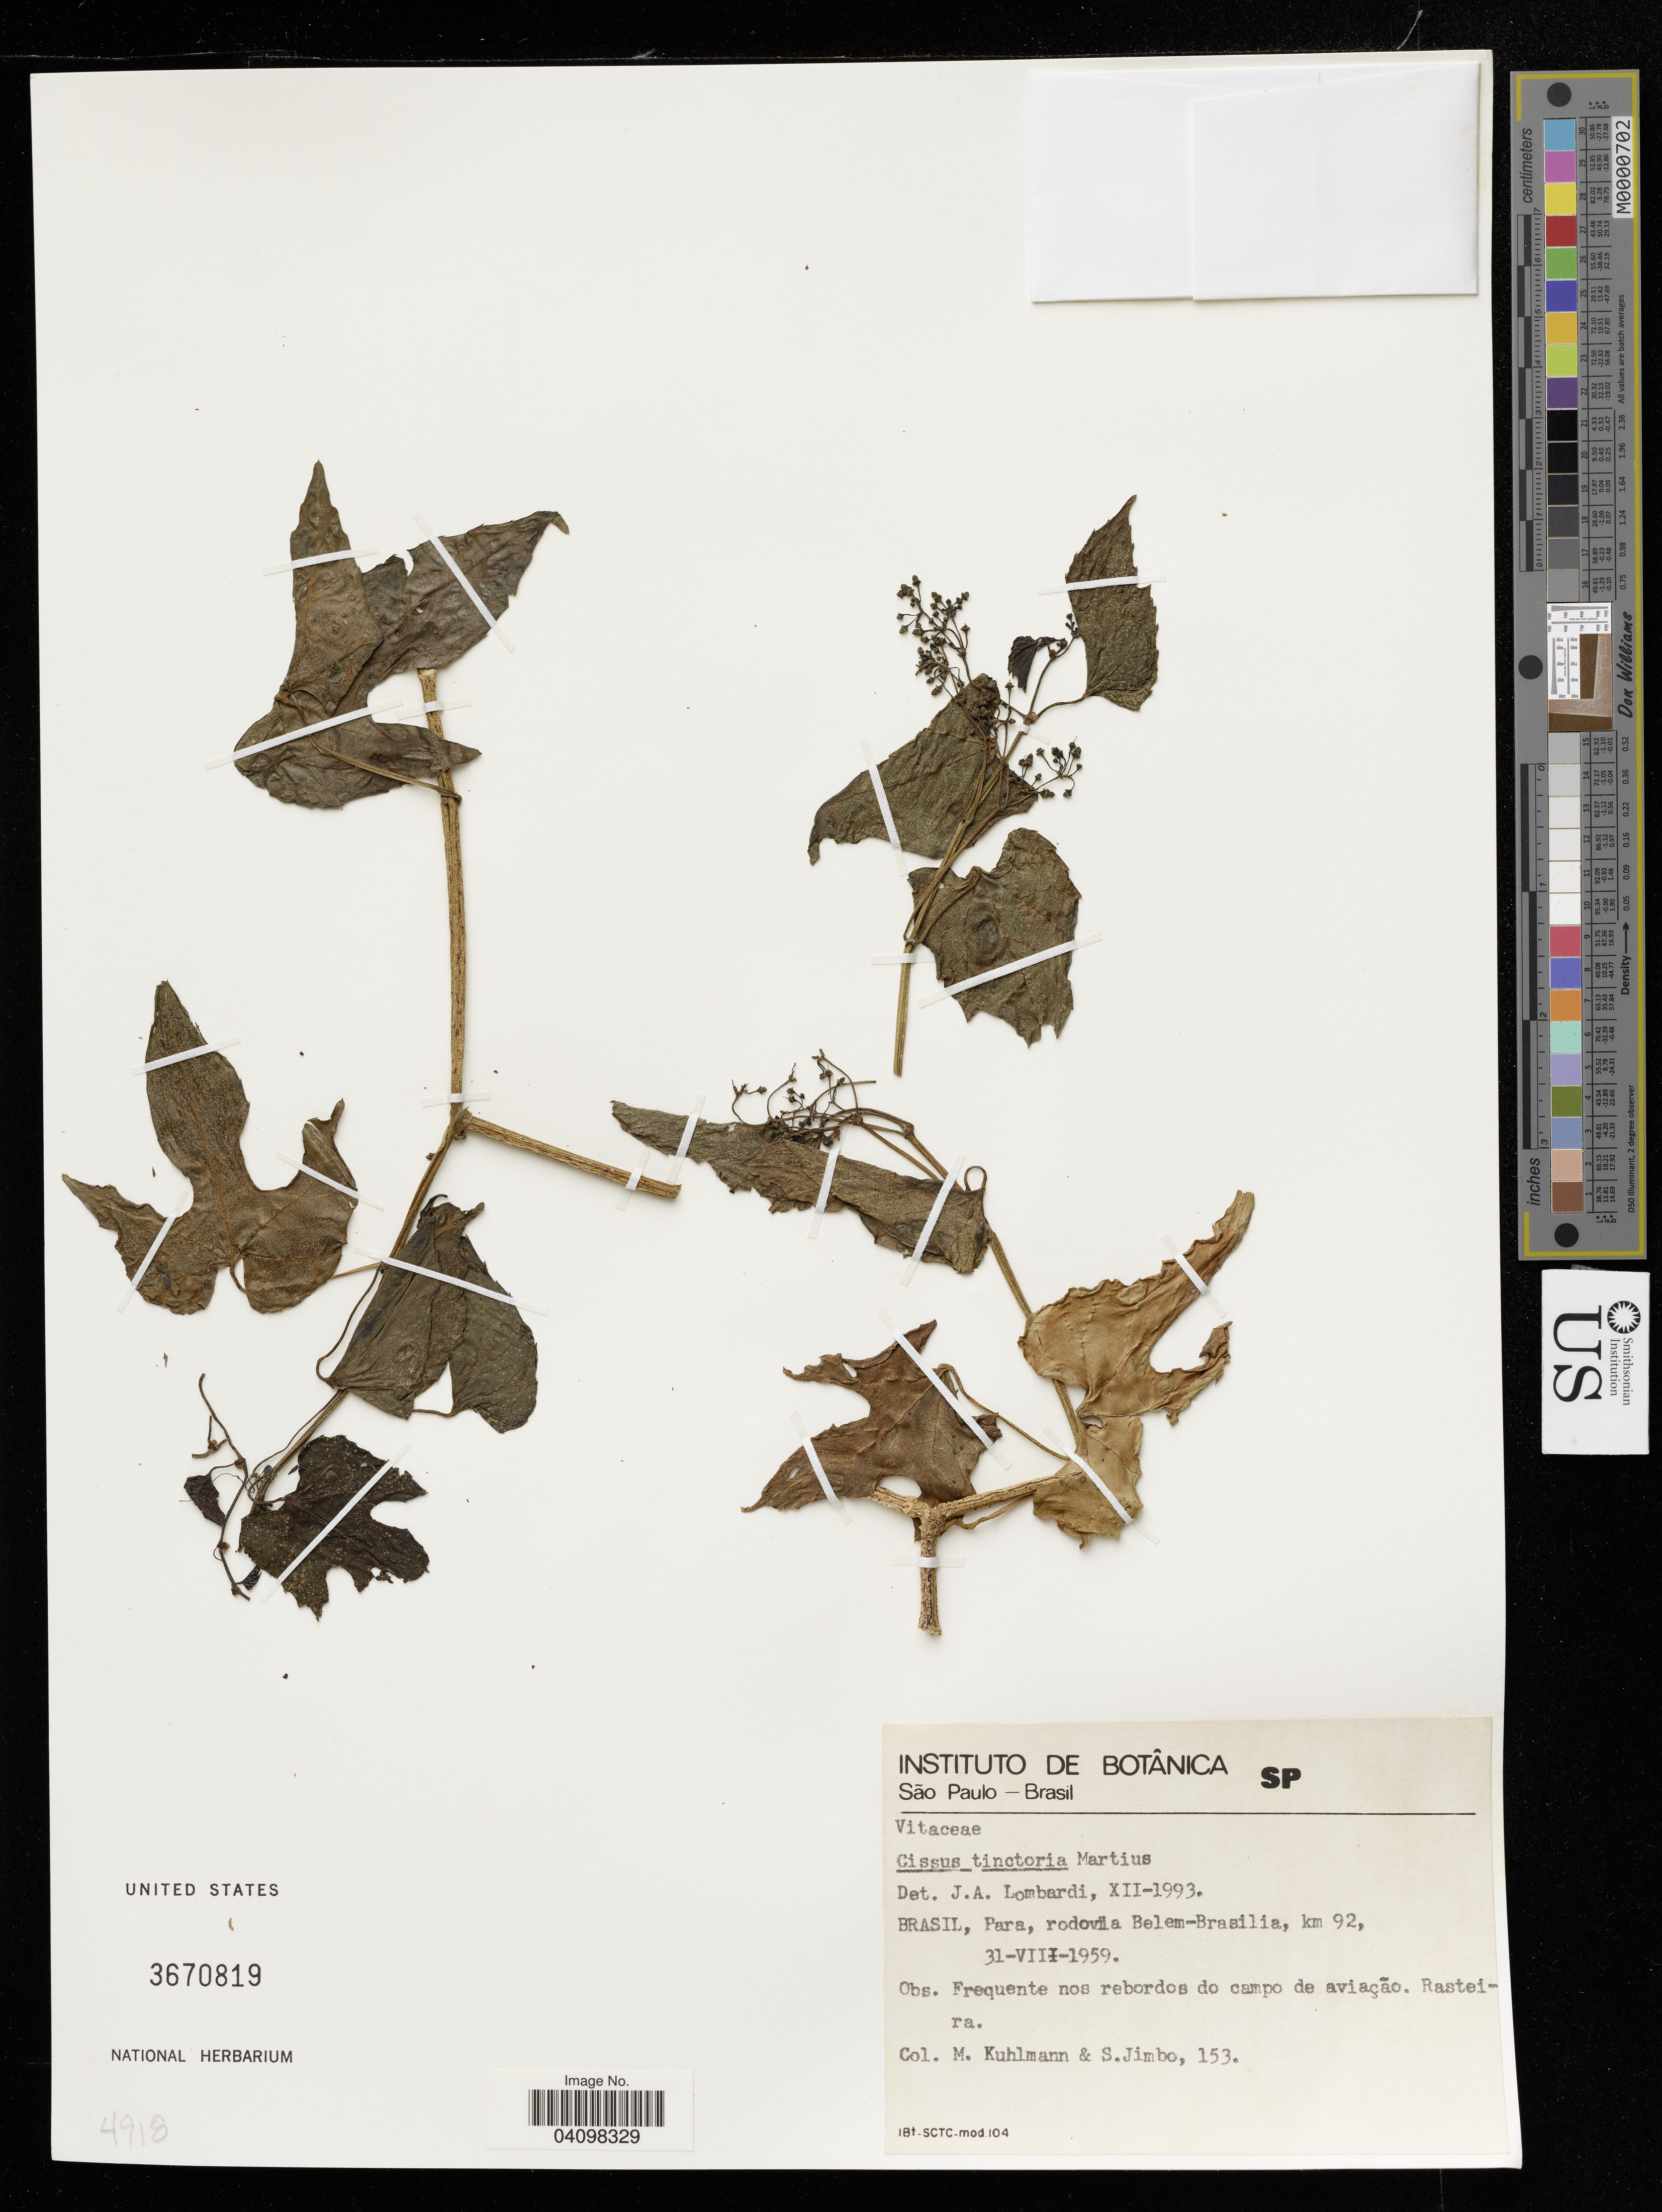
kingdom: Plantae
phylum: Tracheophyta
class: Magnoliopsida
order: Vitales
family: Vitaceae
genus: Cissus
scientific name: Cissus tinotoria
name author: Martius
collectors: M. Kuhlmann & S. Jimbo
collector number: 153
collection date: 1959-08-31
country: Brazil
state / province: São Paulo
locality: Para, rodovilla Belem-Brasilia, km 92.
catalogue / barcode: US 3670819